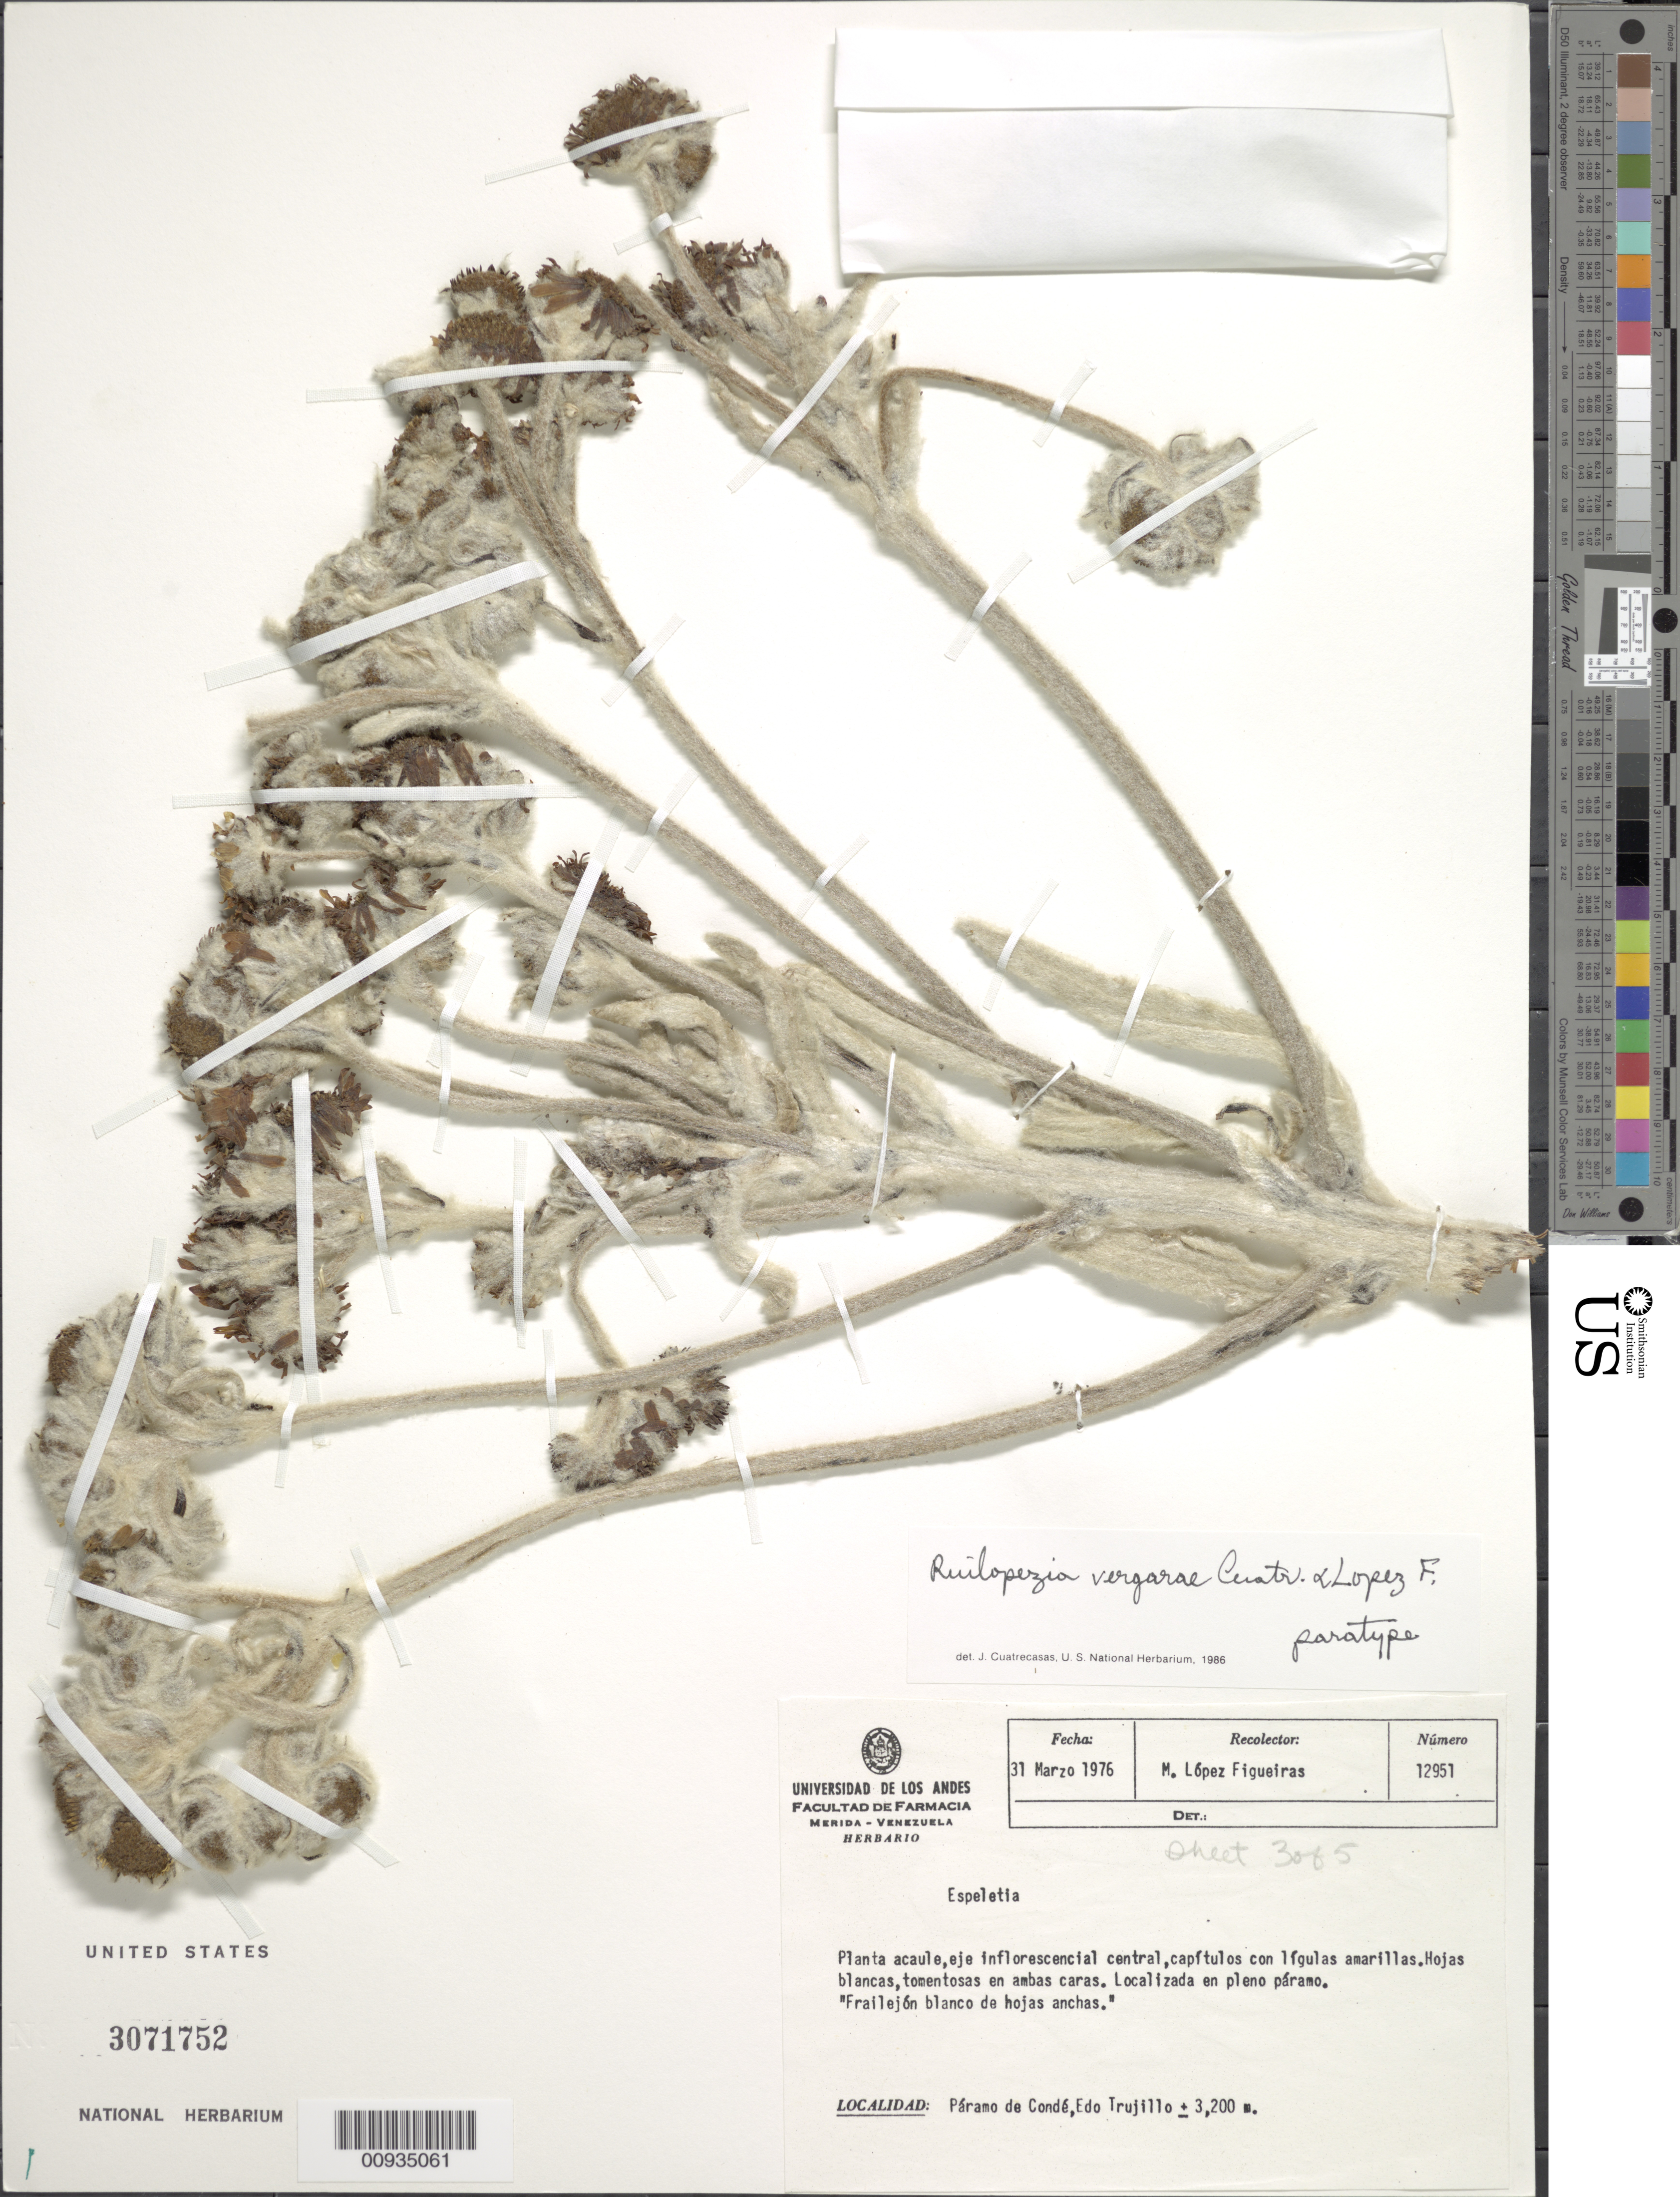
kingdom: Plantae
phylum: Tracheophyta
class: Magnoliopsida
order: Asterales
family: Asteraceae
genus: Ruilopezia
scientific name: Ruilopezia vergarae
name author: Cuatrec. & López Fig.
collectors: M. López Figueiras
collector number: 12951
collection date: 1976-03-31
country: Venezuela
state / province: Trujillo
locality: Paramo de Conde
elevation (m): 3200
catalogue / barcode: US 3071752